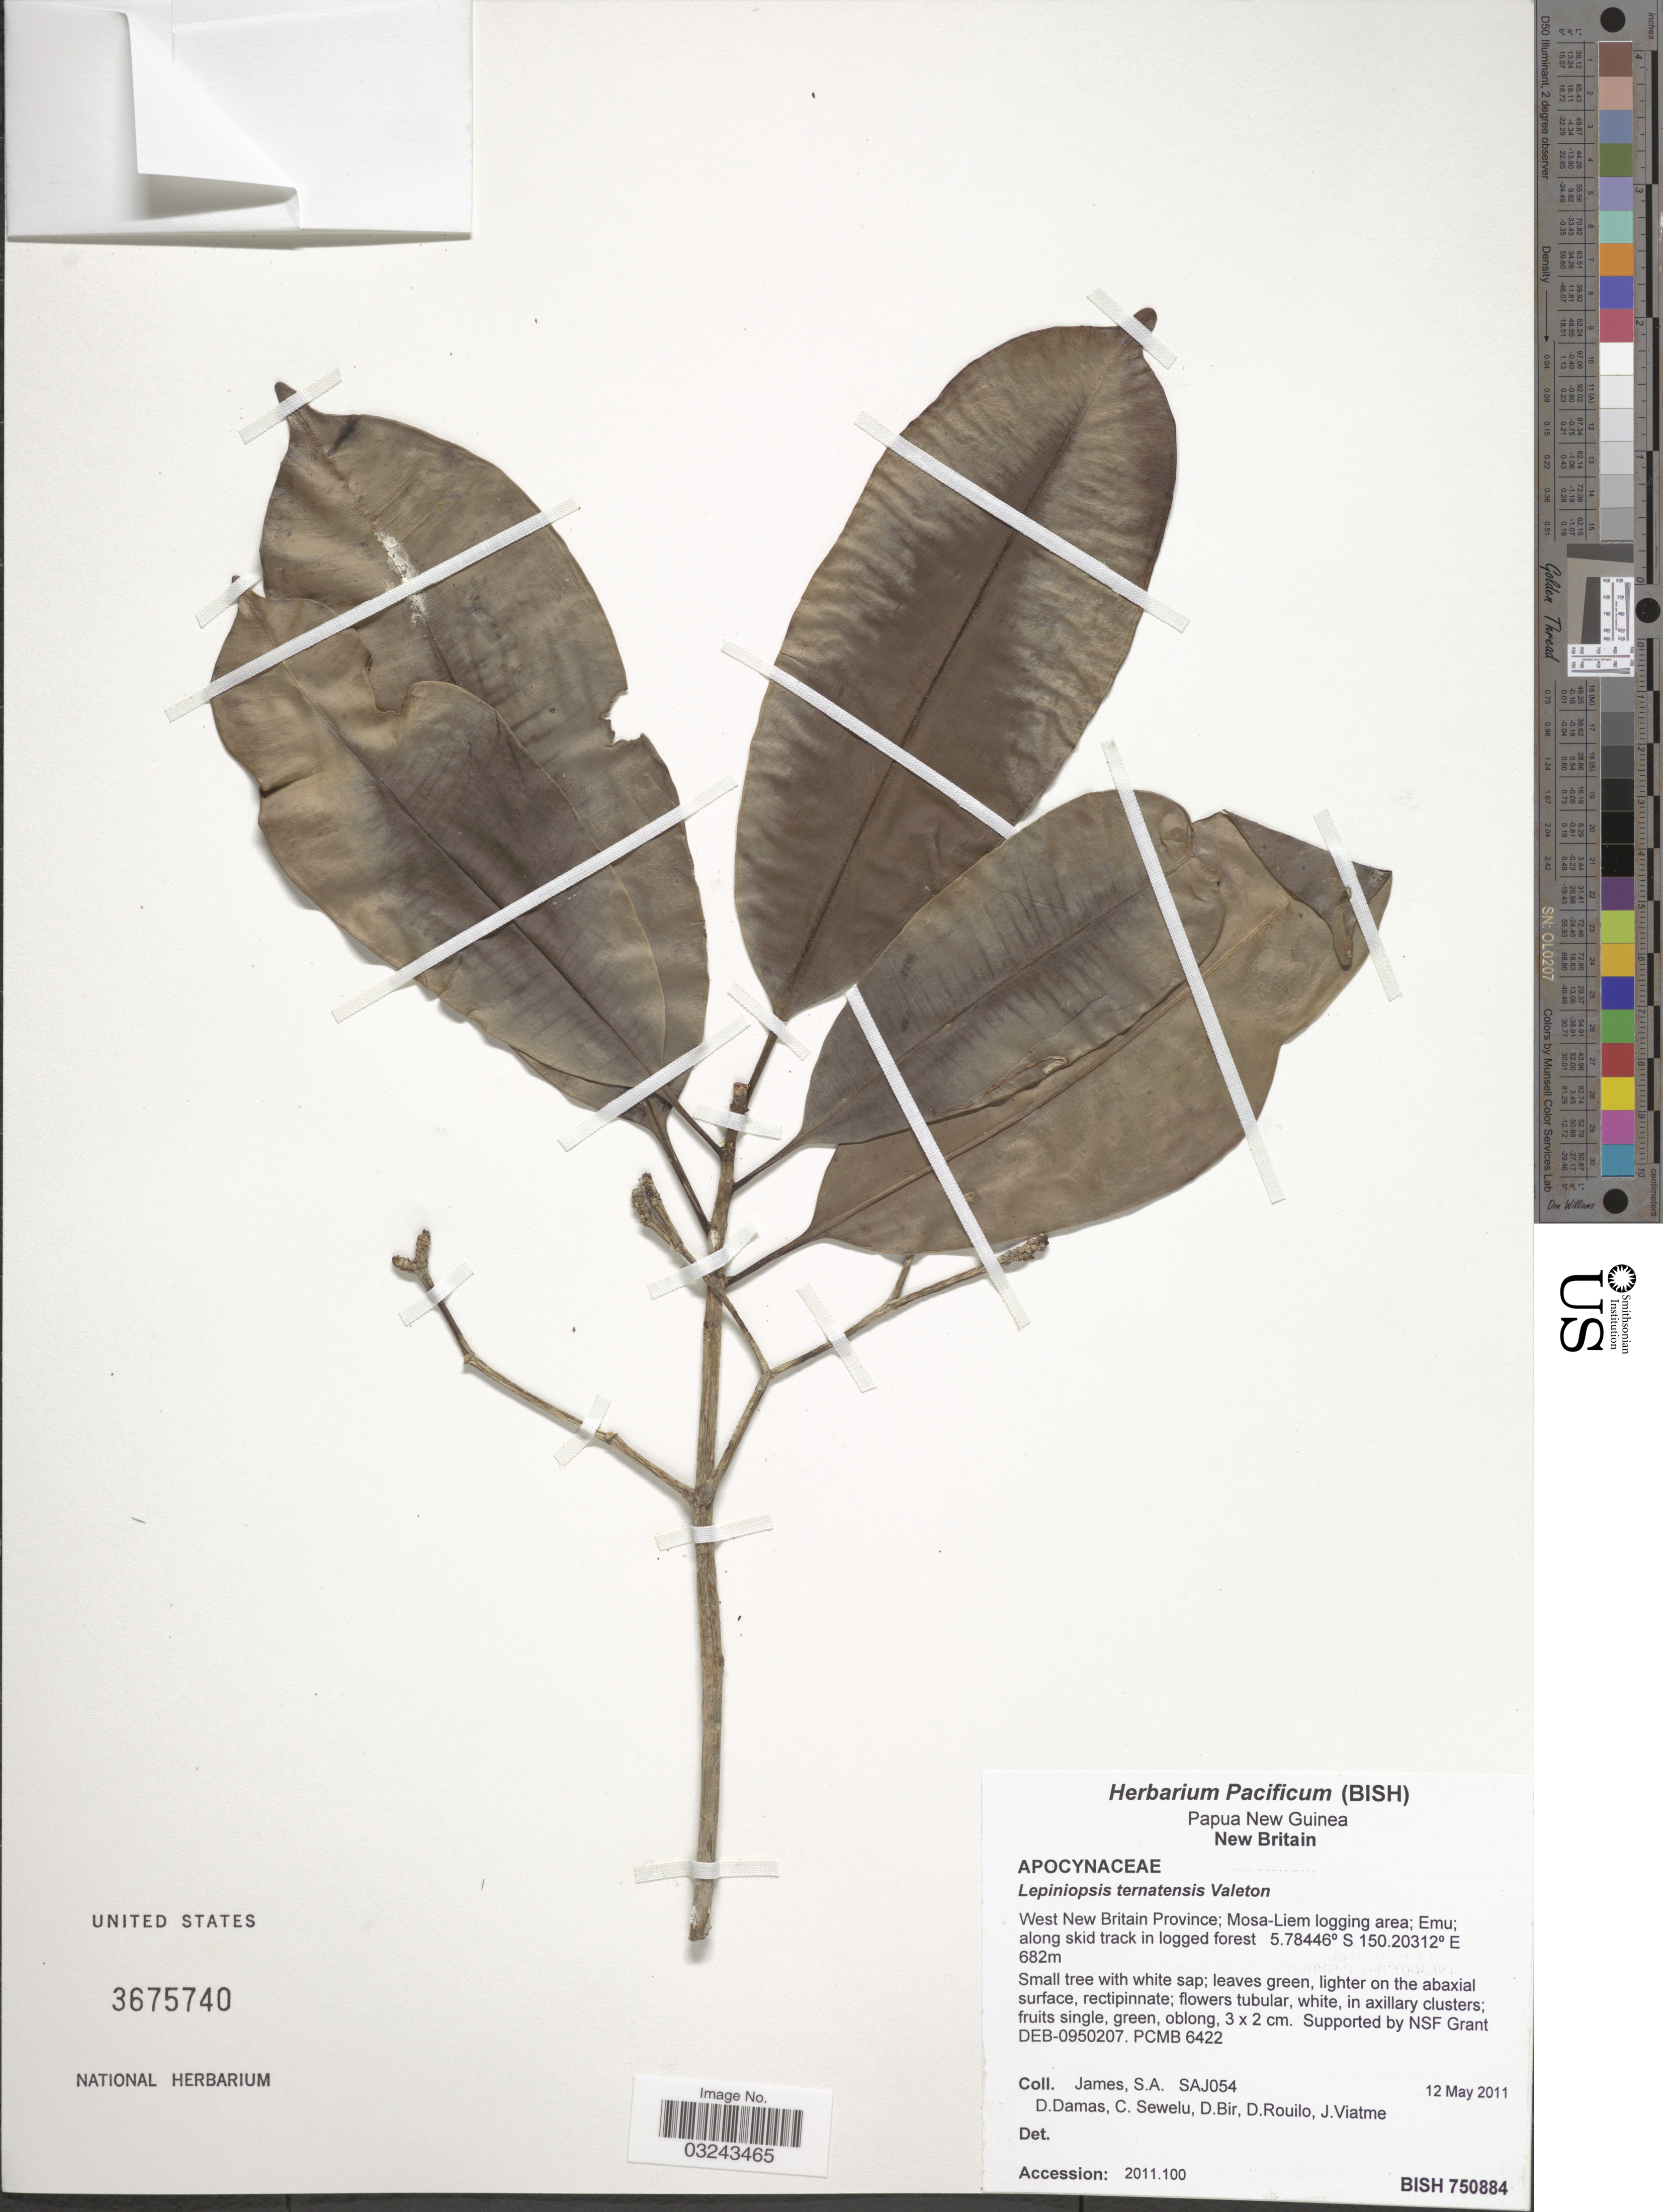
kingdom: Plantae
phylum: Tracheophyta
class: Magnoliopsida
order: Gentianales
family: Apocynaceae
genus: Lepiniopsis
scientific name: Lepiniopsis ternatensis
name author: Valeton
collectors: S. James, D. Damas, C. Sewelu, D. Bir & et al.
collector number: SAJ054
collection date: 2011-05-12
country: Papua New Guinea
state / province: West New Britain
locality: New Britain, West New Britain Province; Mosa-Liem logging area; Emu; along skid track in logged forest.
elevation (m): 682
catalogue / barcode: US 3675740